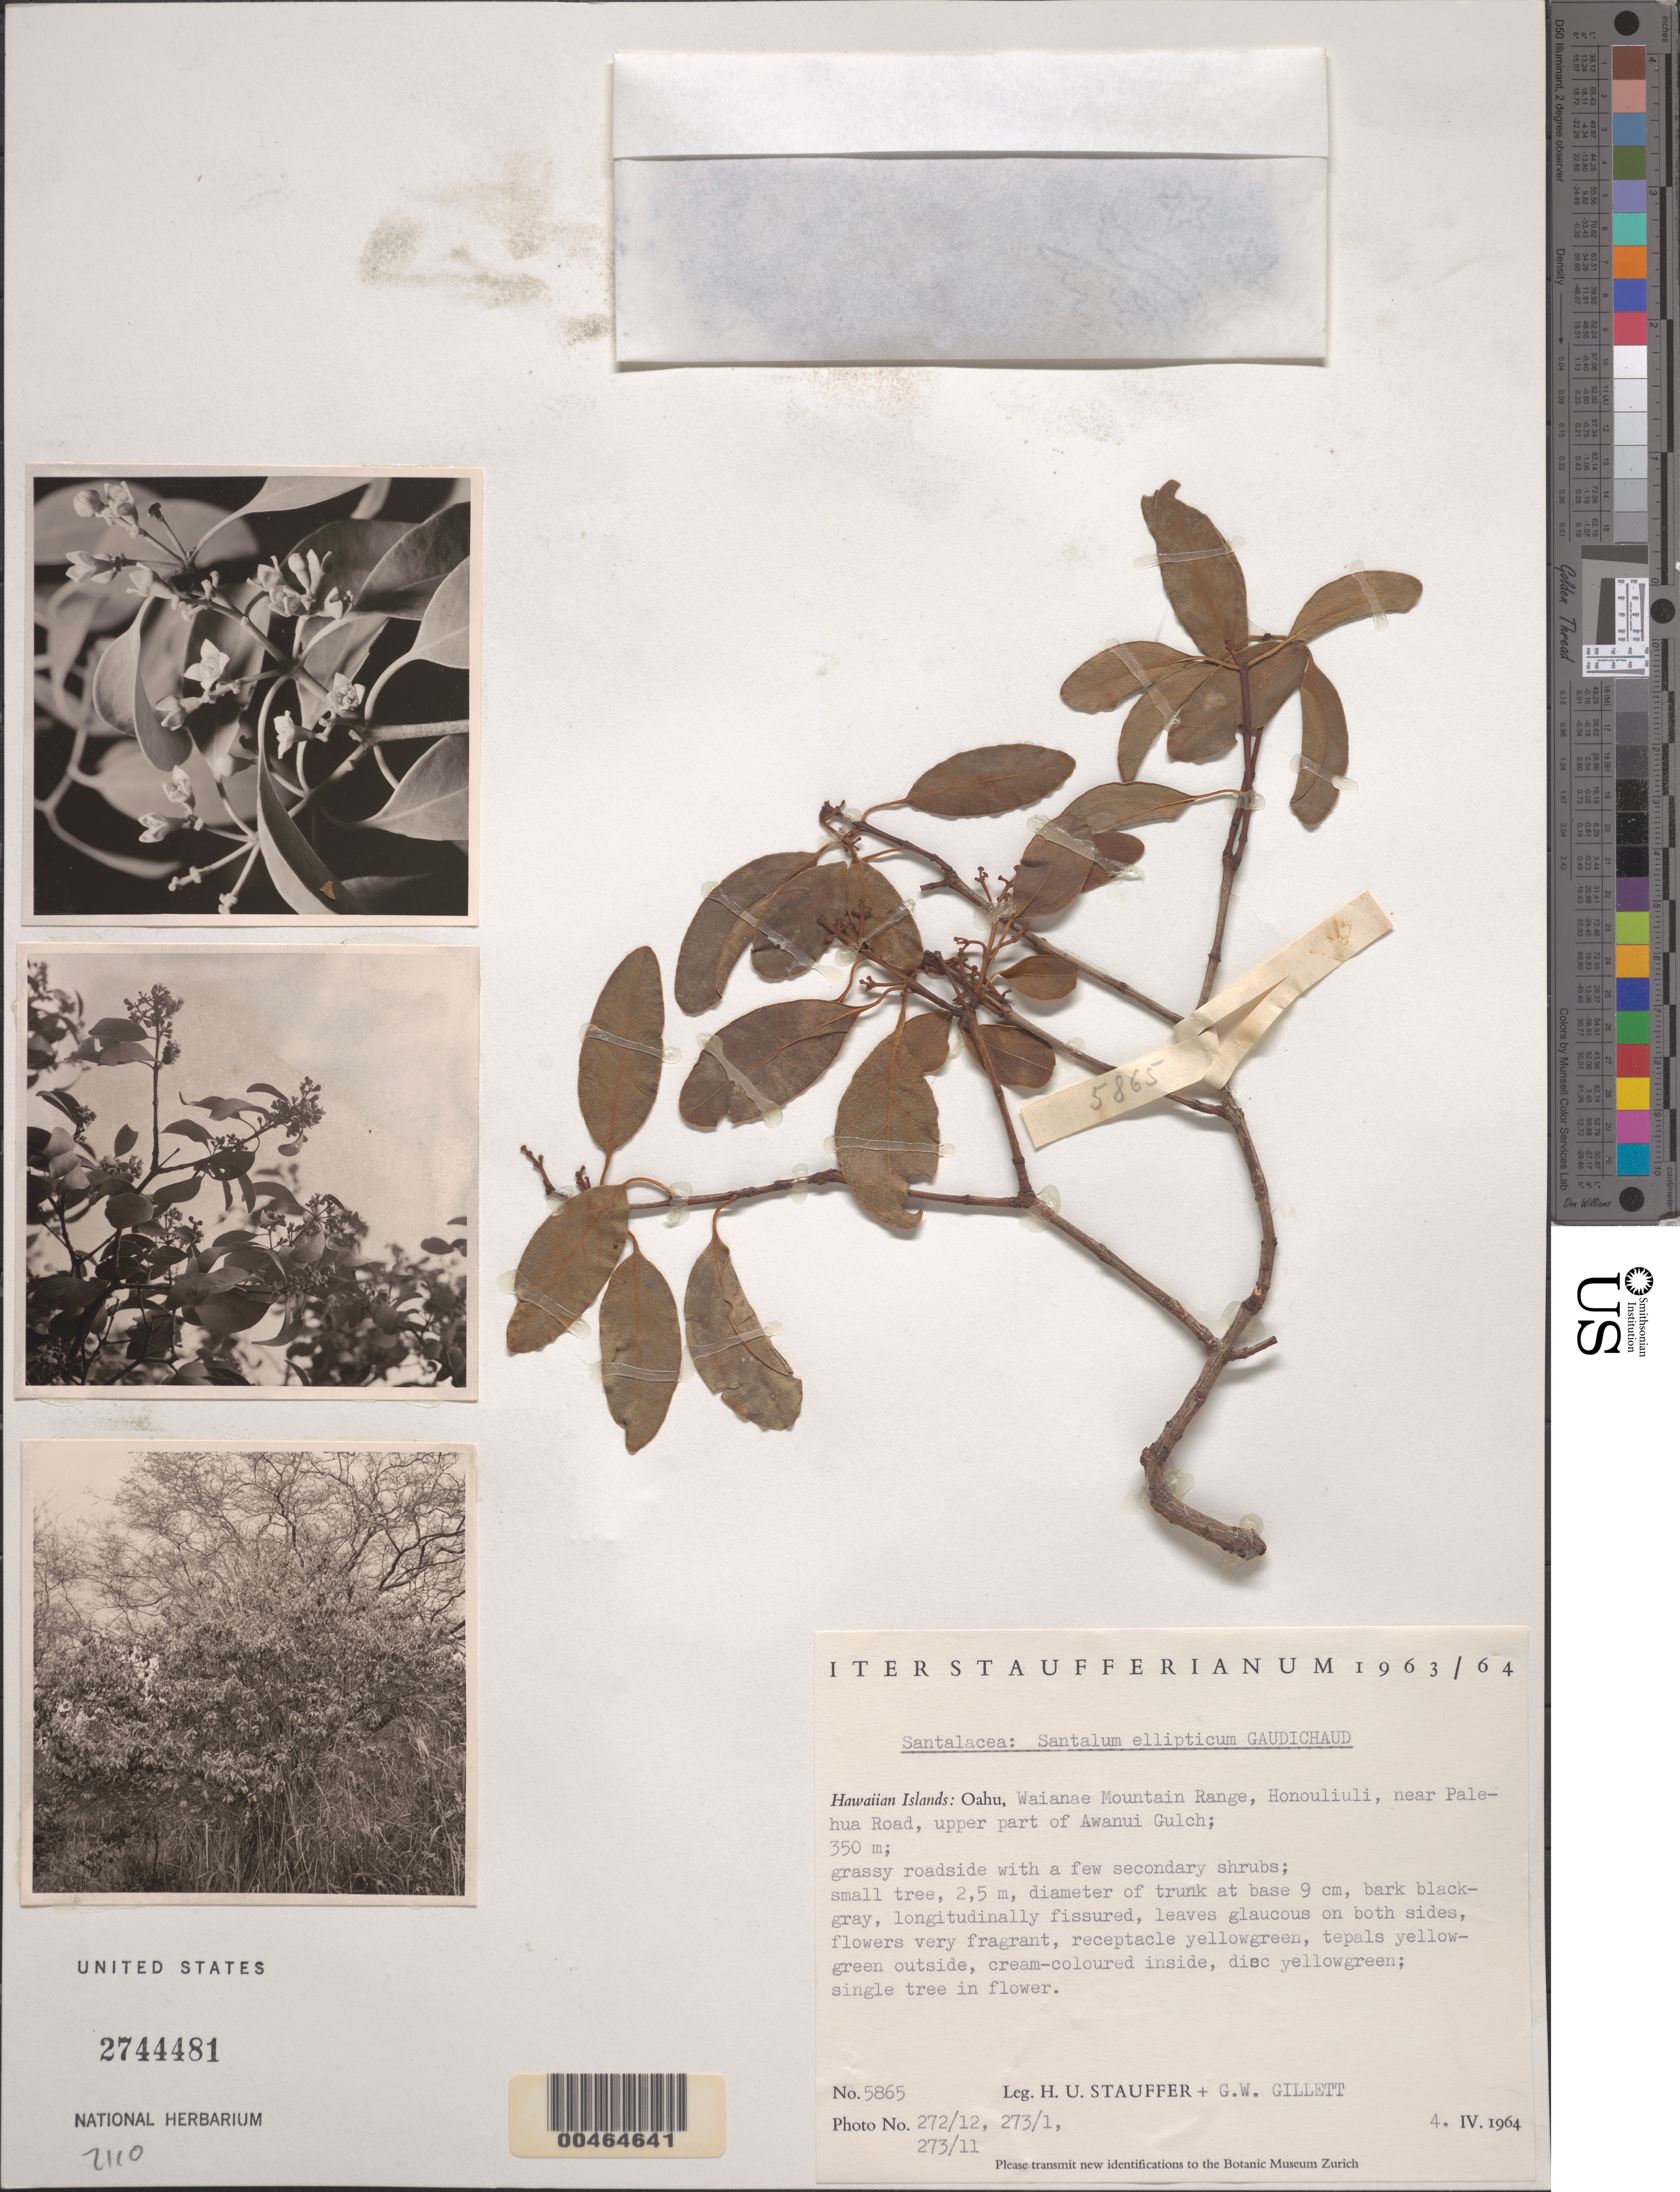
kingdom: Plantae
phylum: Tracheophyta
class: Magnoliopsida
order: Santalales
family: Santalaceae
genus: Santalum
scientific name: Santalum ellipticum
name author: Gaudich.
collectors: H. U. Stauffer & G. Gillett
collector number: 5865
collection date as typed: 4 Apr 1964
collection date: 1964-04-04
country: United States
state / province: Hawaii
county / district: Honolulu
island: Oahu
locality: Waianae Mt. Range, Honouliuli, near Palehua Rd., upper part Awanui Gulch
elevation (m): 350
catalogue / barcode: US 2744481